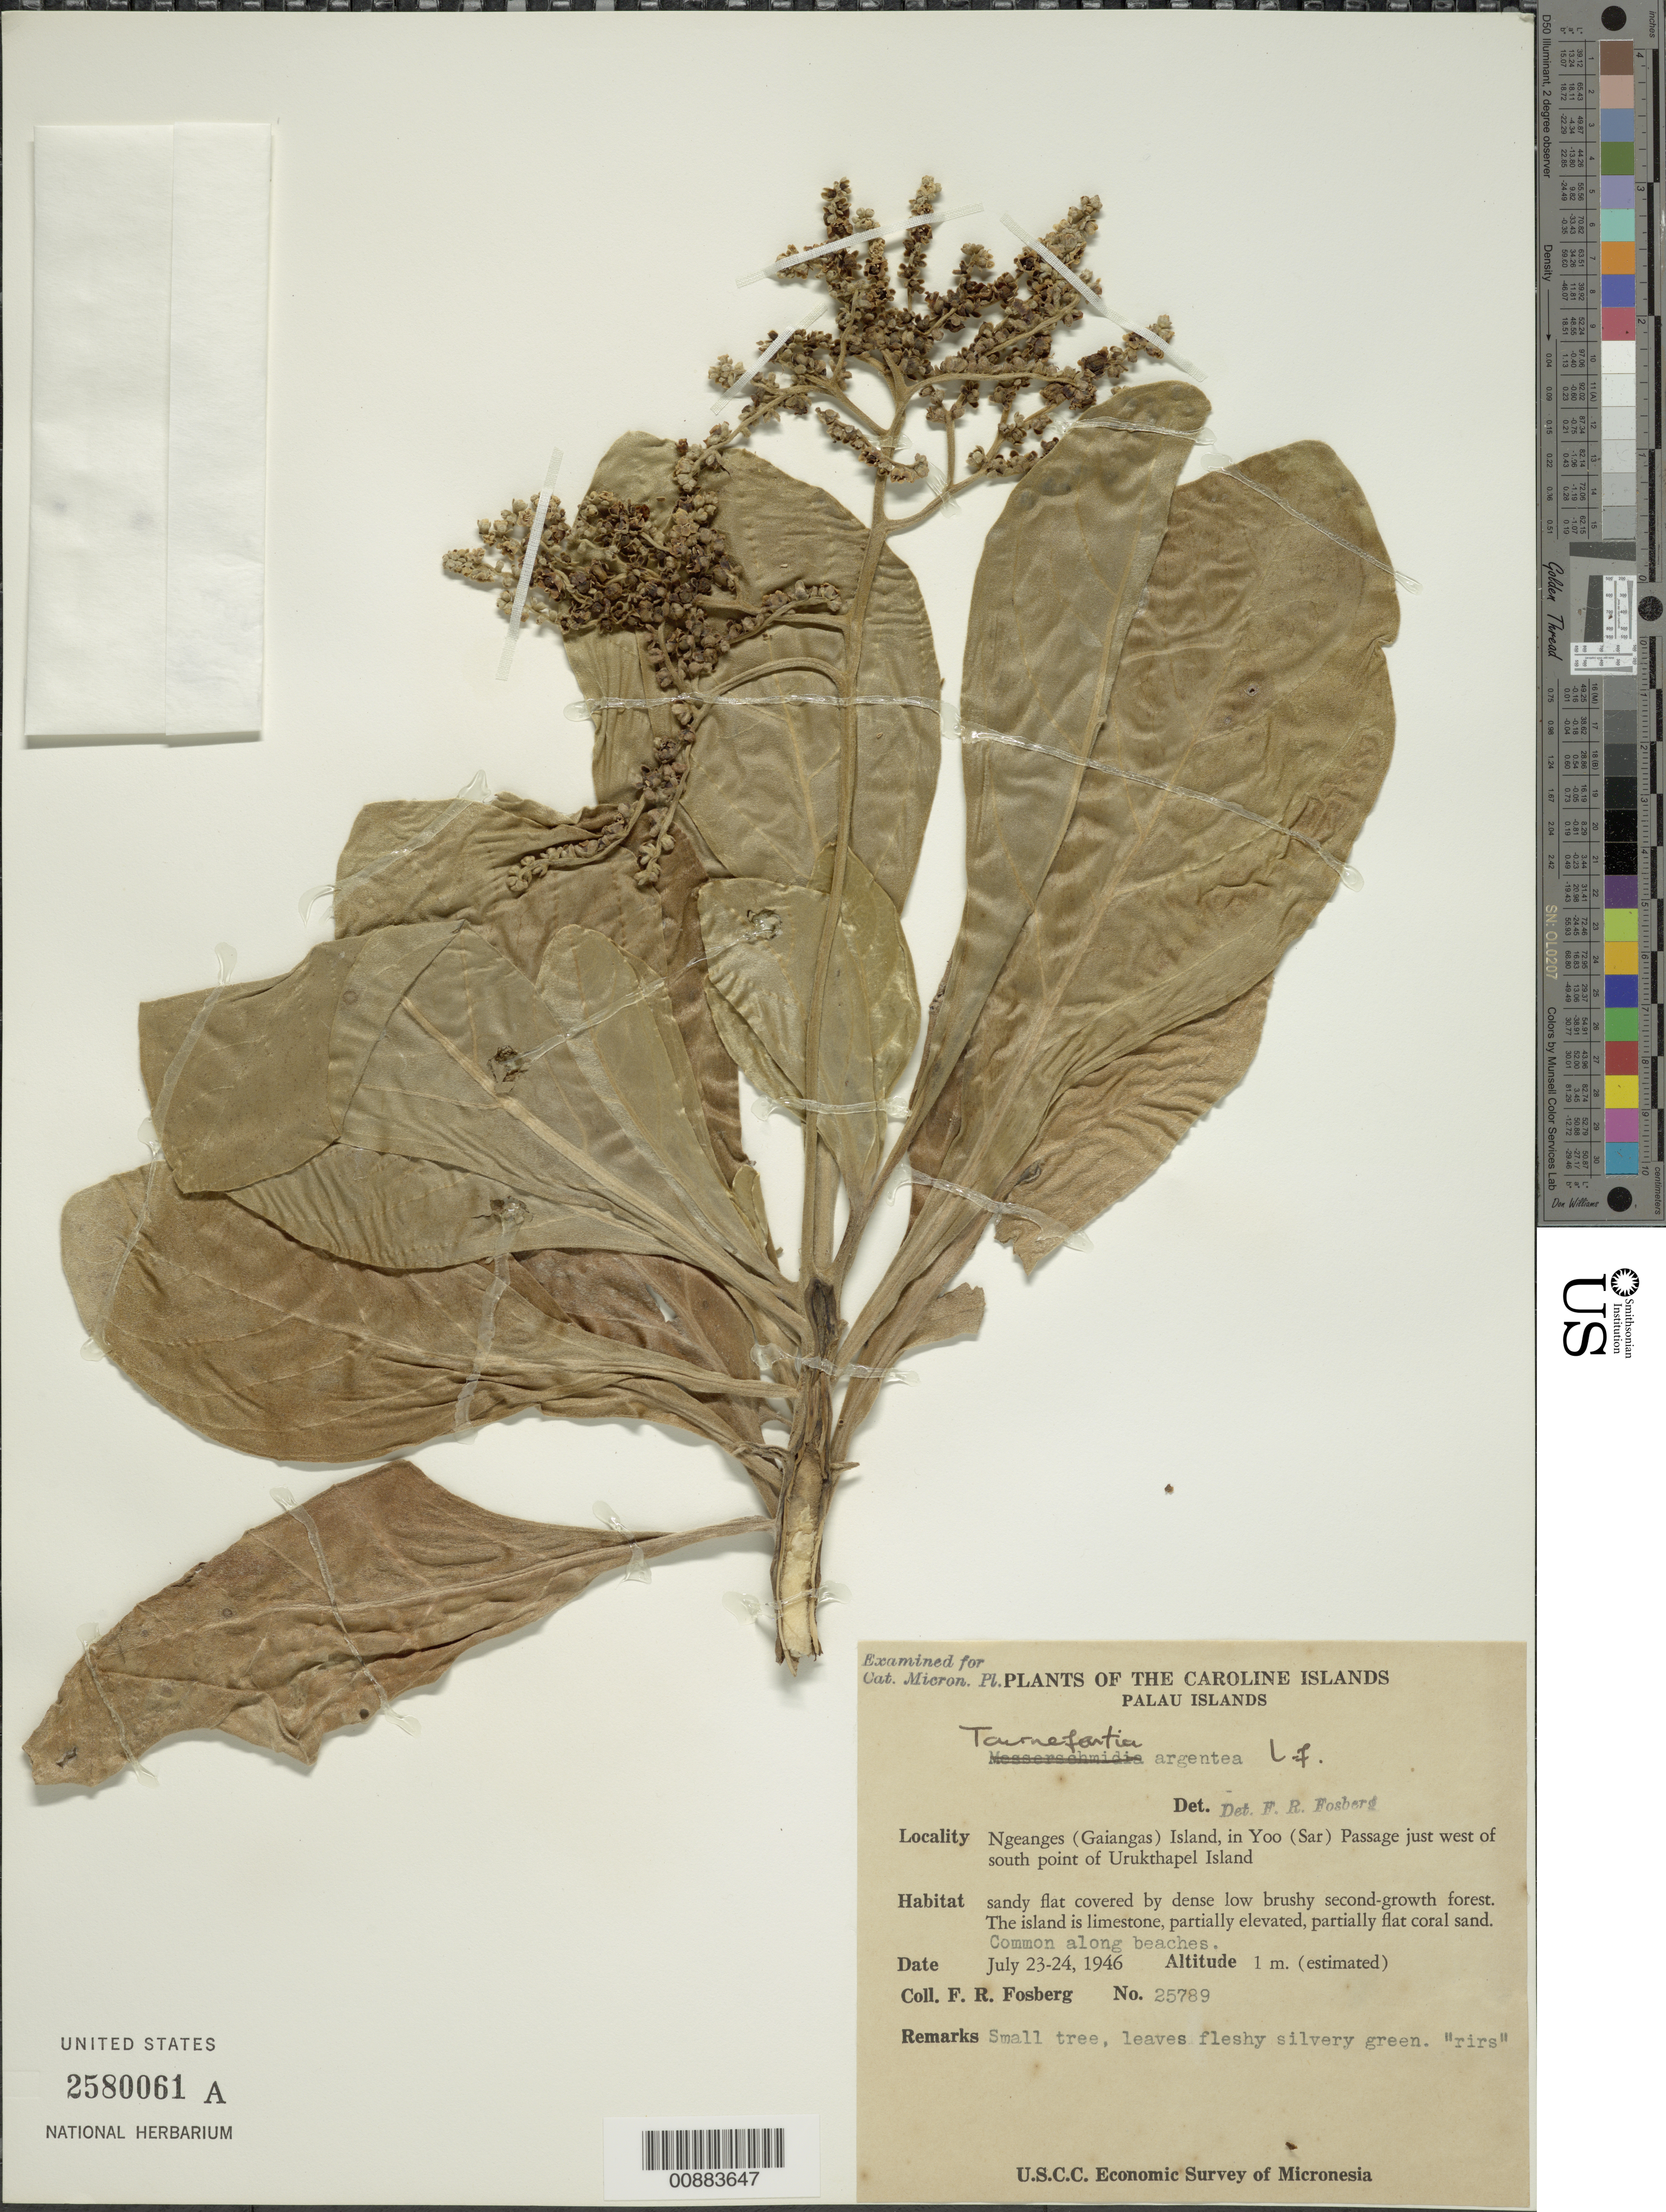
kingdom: Plantae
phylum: Tracheophyta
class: Magnoliopsida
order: Boraginales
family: Heliotropiaceae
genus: Heliotropium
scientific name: Heliotropium arboreum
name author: (Blanco) Mabberley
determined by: Wagner, W. L., (BOT), Smithsonian Institution - National Museum of Natural History (UNITED STATES)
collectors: F. R. Fosberg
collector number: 25789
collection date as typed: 23 Jul 1946 or 24 Jul 1946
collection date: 1946-07-23 or 1946-07-24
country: Palau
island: Ngeanges (Gaiangas)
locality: In Yoo (Sar) Passage just west of south point of Urukthapel Island (Also known as Gaiangas I.)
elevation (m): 1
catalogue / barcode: US 2580061